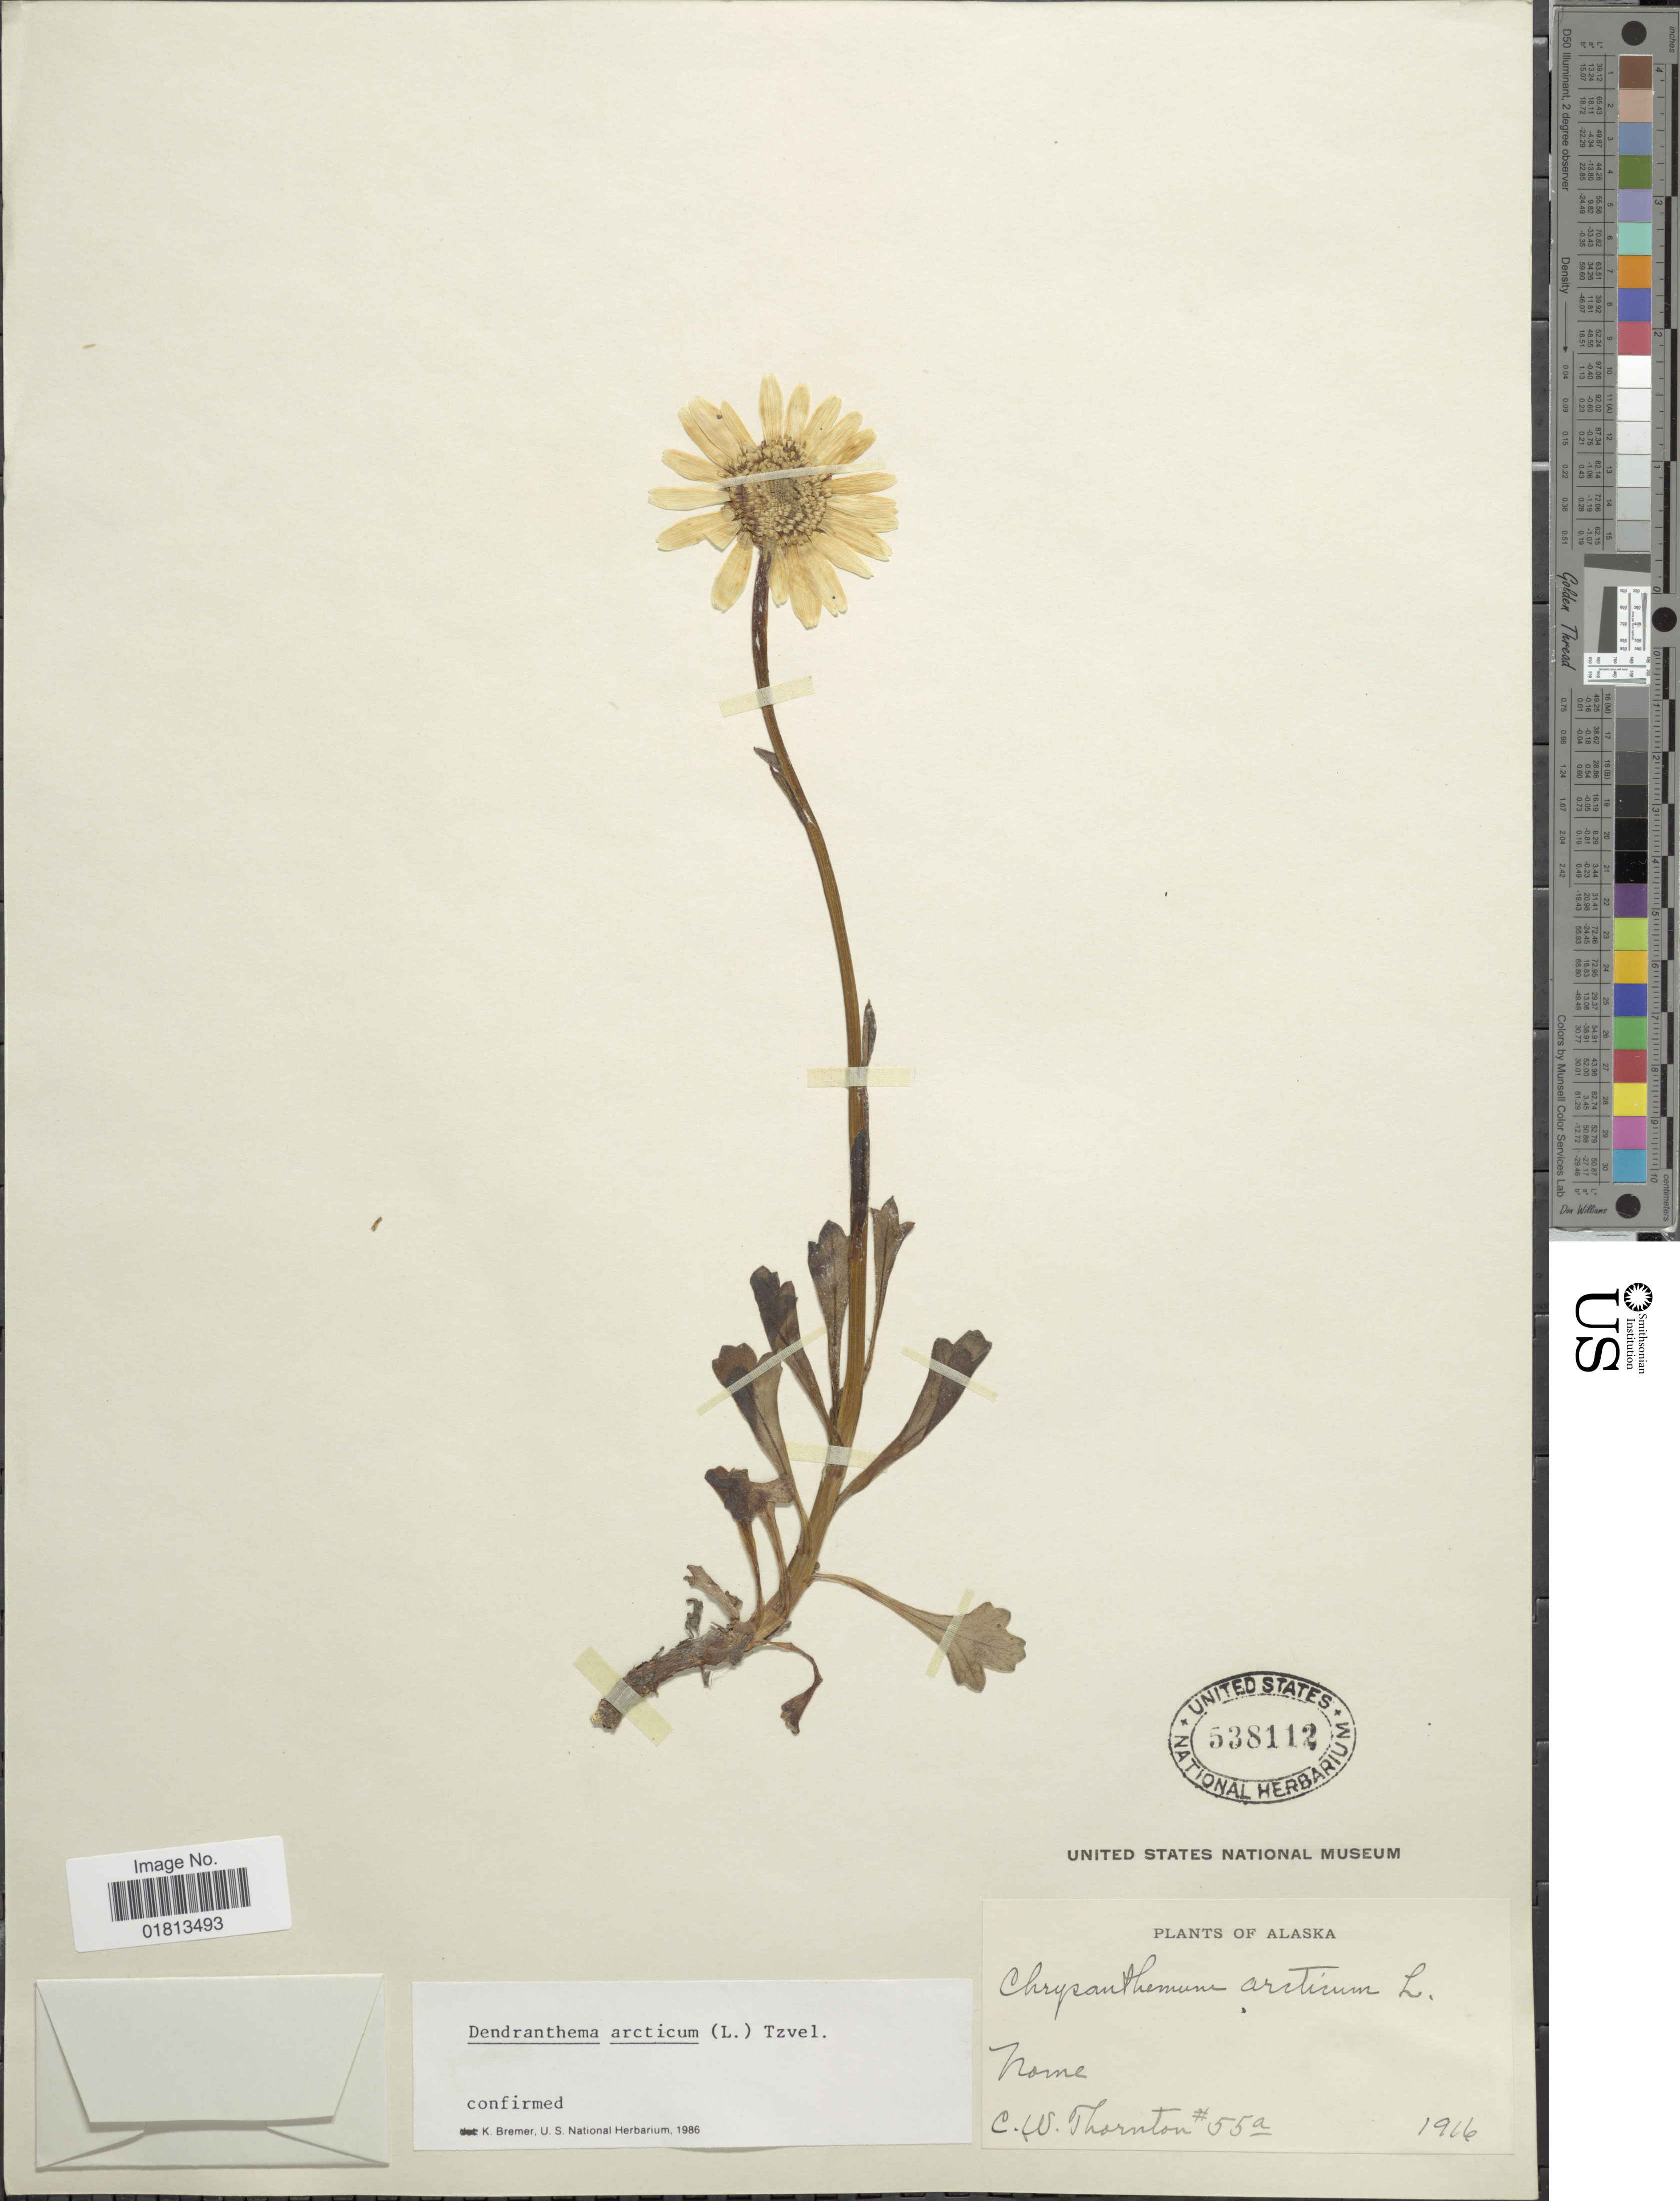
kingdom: Plantae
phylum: Tracheophyta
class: Magnoliopsida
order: Asterales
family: Asteraceae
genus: Dendranthema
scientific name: Dendranthema arcticum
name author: (L.) Tzvelev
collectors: C. Thornton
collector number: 55a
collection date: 1916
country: United States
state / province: Alaska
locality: Nome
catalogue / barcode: US 538112